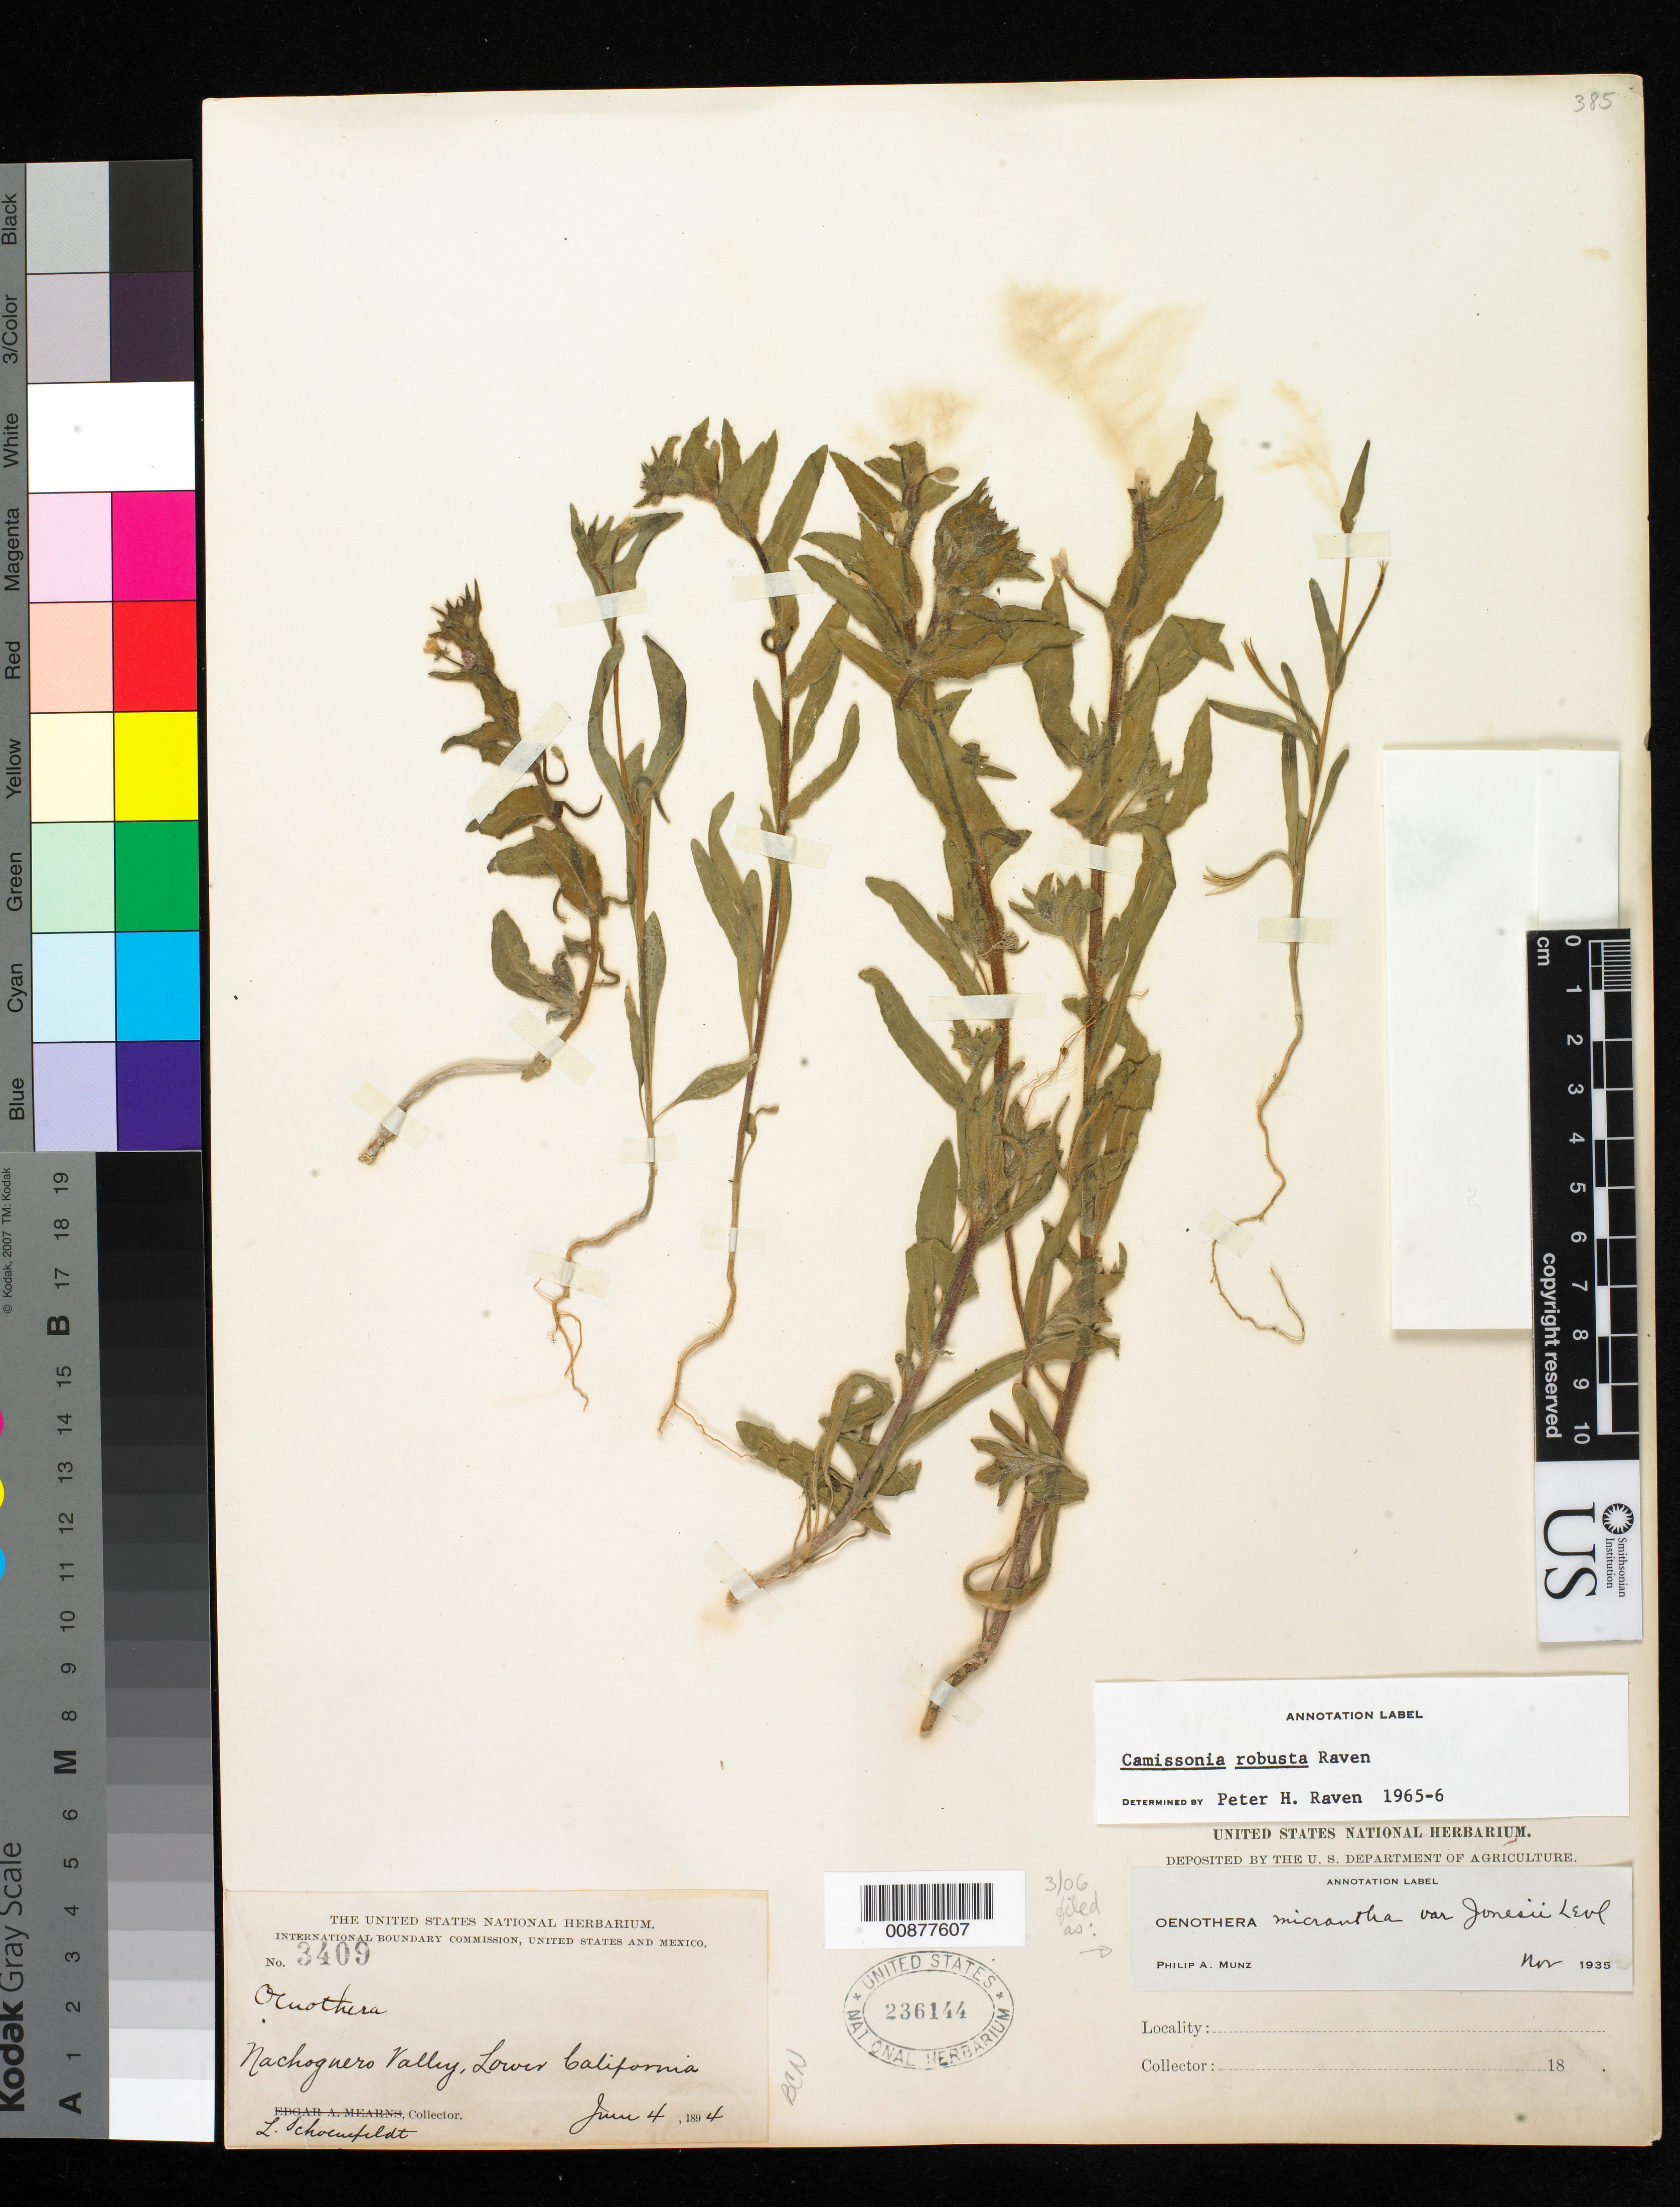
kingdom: Plantae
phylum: Tracheophyta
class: Magnoliopsida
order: Myrtales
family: Onagraceae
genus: Camissoniopsis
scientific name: Camissoniopsis robusta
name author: (P.H. Raven) W.L. Wagner & Hoch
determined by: Wagner, W. L., (BOT), Smithsonian Institution - National Museum of Natural History (UNITED STATES)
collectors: L. Schoenfeldt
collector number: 3409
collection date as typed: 04 Jun 1894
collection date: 1894-06-04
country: Mexico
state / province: Baja California Norte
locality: Nachoguero Valley, Baja California.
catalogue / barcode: US 236144